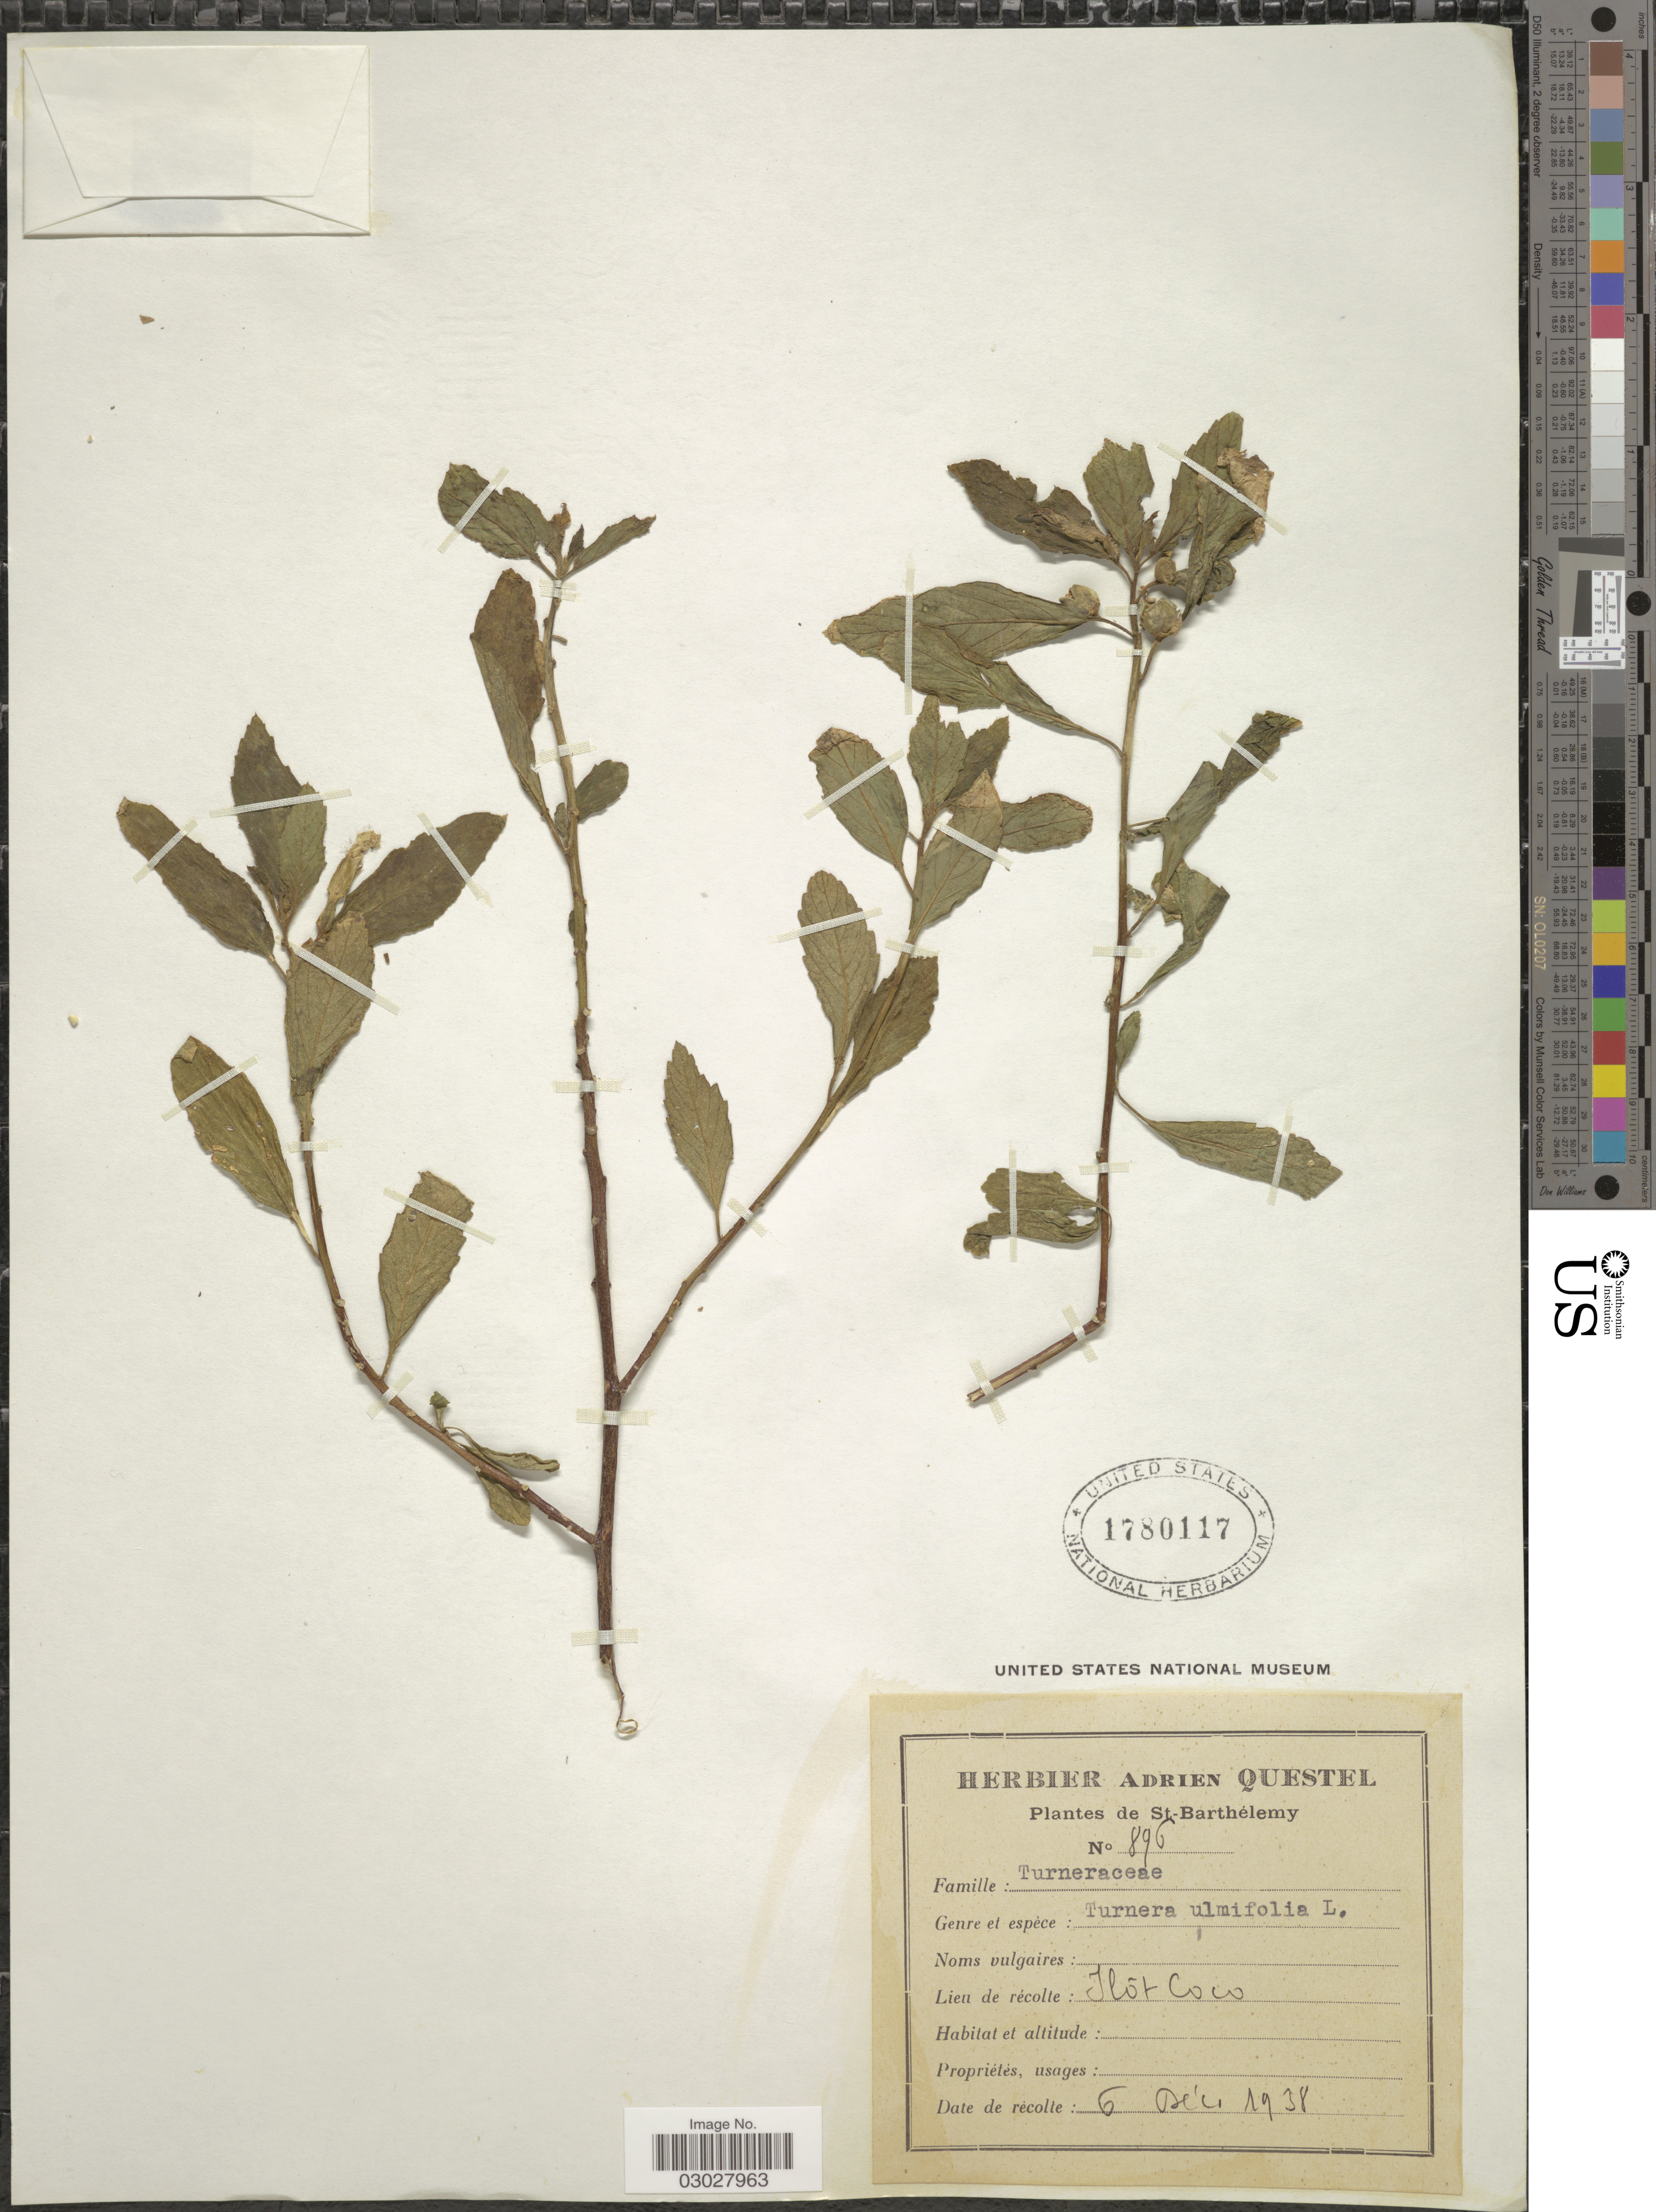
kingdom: Plantae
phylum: Tracheophyta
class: Magnoliopsida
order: Malpighiales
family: Turneraceae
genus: Turnera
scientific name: Turnera ulmifolia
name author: L.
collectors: A. Questel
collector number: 896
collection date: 1938-12-06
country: Saint Barthélemy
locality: Ilôt Coco.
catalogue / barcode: US 1780117